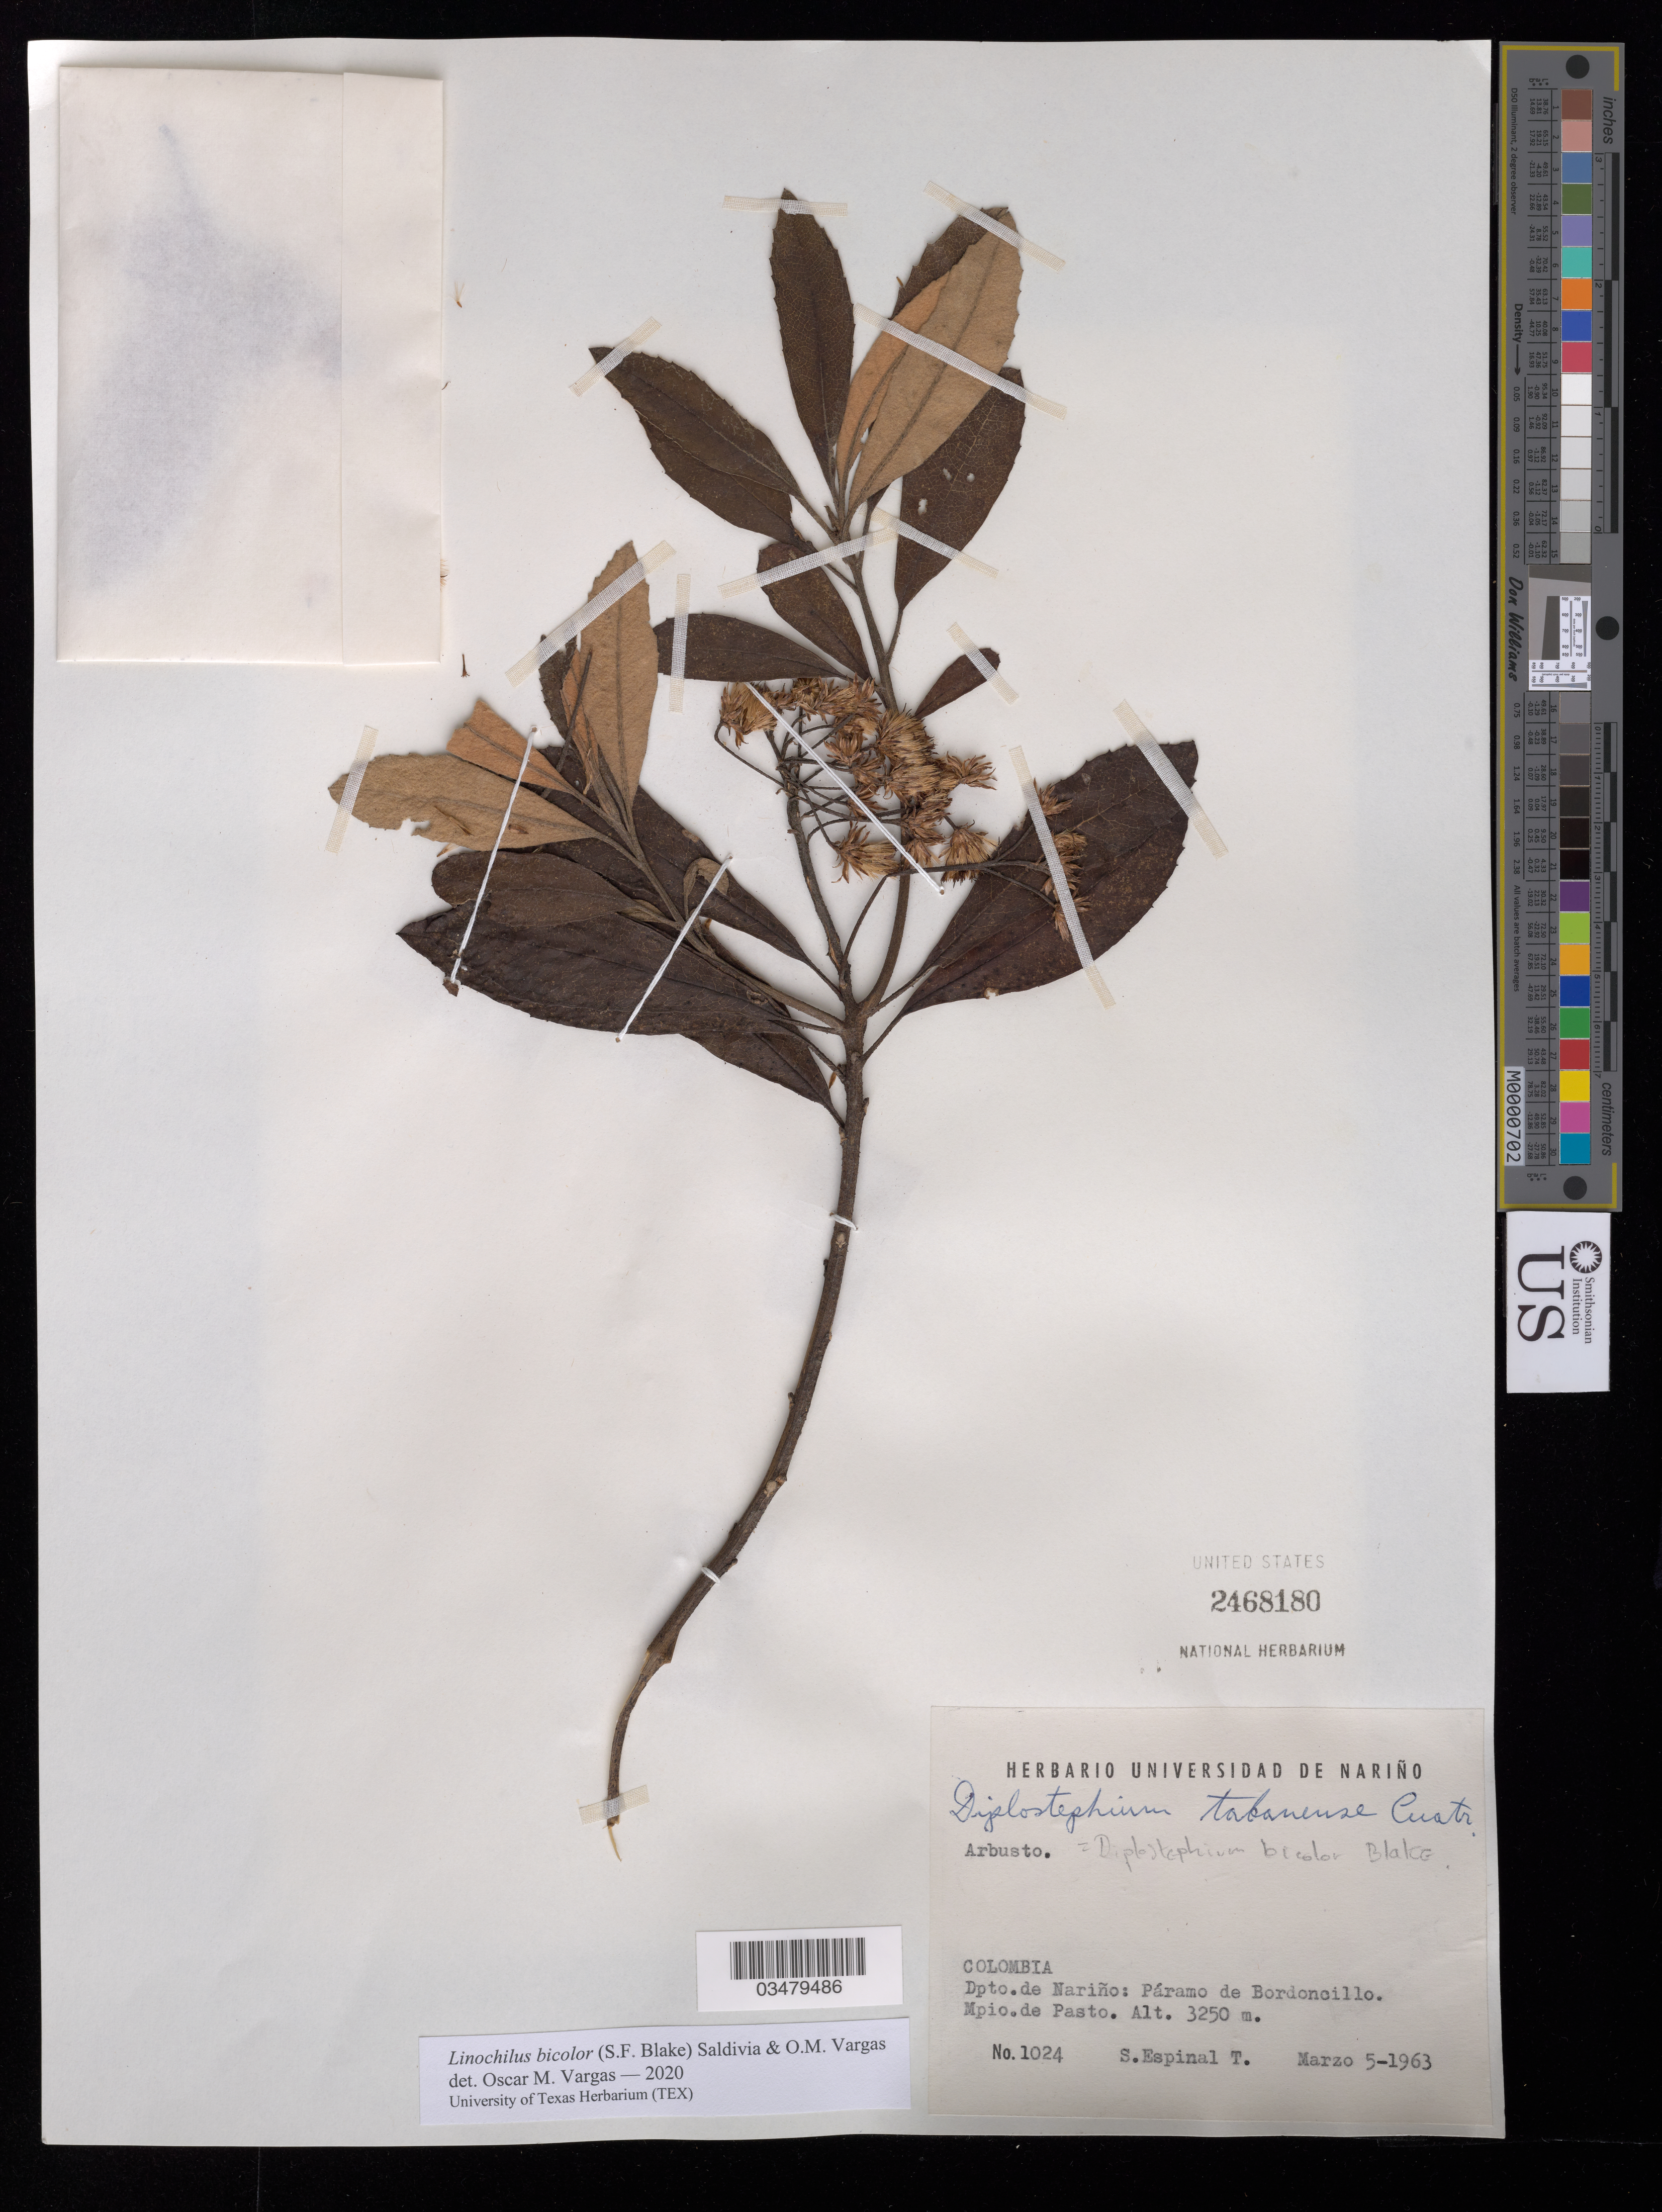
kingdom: Plantae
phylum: Tracheophyta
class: Magnoliopsida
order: Asterales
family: Asteraceae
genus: Linochilus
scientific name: Linochilus bicolor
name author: (S.F. Blake) Saldivia & O.M. Vargas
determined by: Vargas, Oscar M.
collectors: S. T. Espinal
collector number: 1024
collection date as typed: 05 Mar 1963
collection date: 1963-03-05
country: Colombia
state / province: Nariño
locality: Paramo de Bordoncillo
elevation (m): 3250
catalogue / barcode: US 2468180